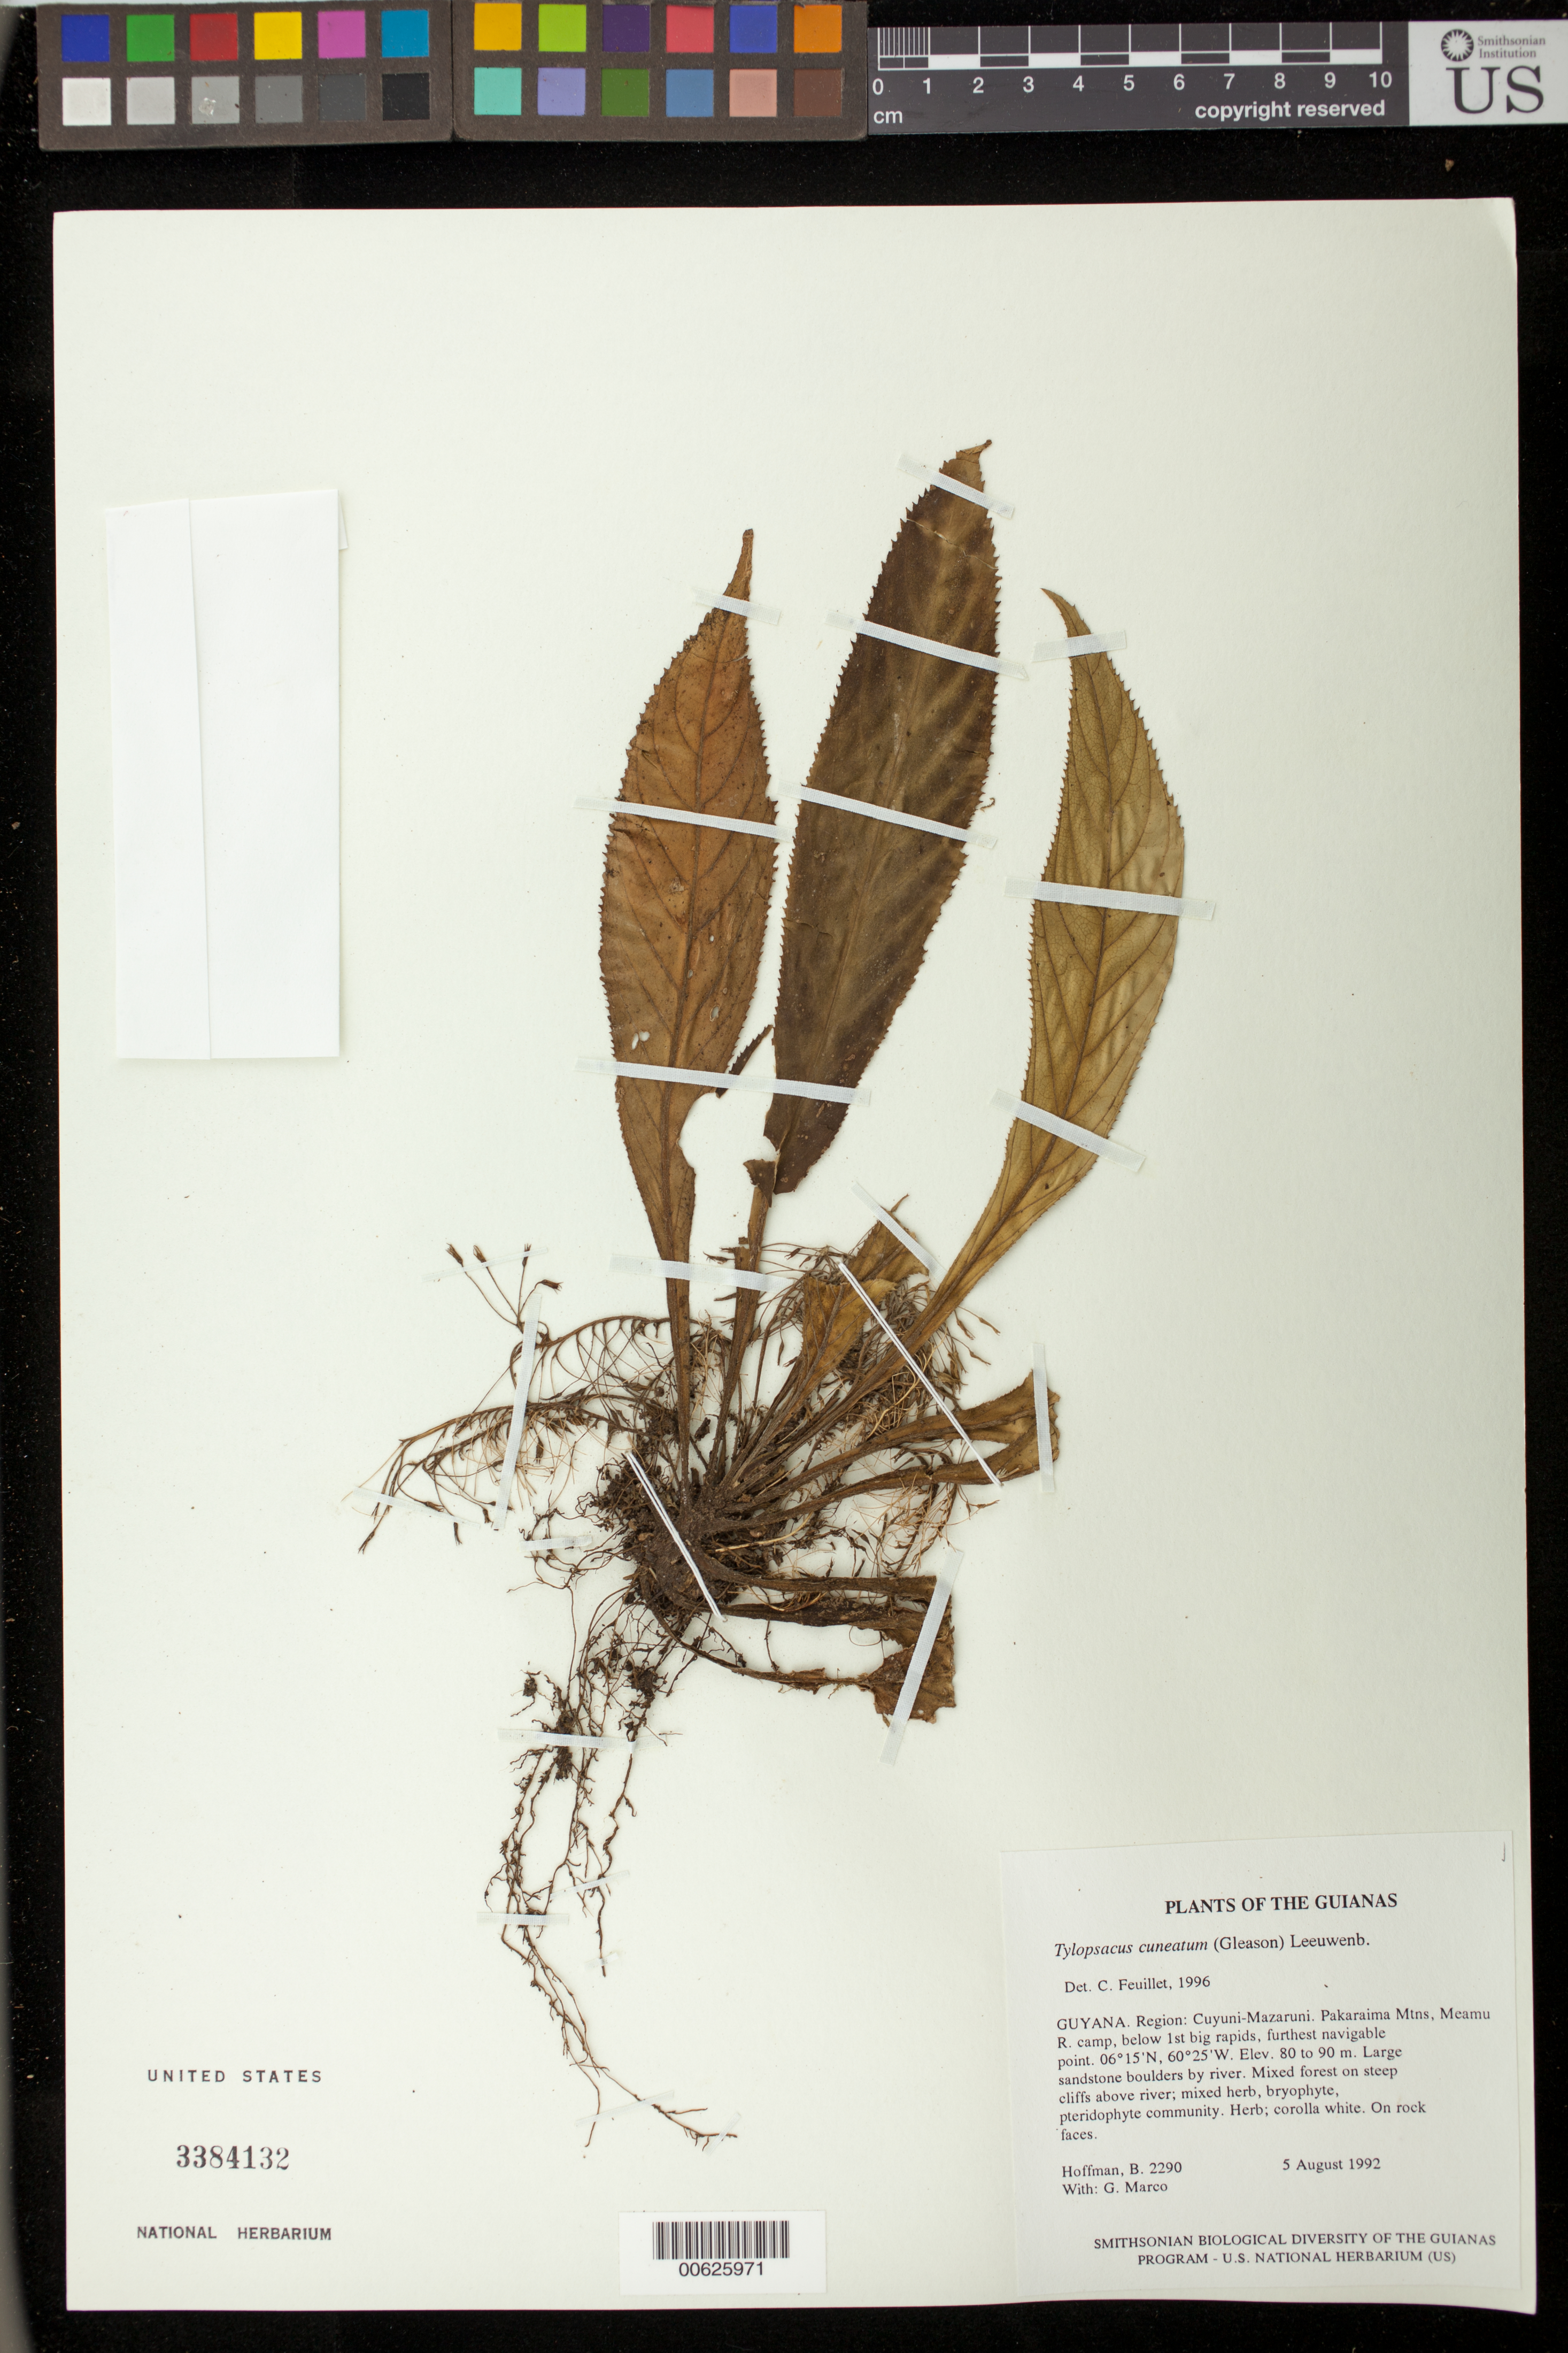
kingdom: Plantae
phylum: Tracheophyta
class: Magnoliopsida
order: Lamiales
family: Gesneriaceae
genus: Tylopsacas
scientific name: Tylopsacas cuneata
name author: (Gleason) Leeuwenb.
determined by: Feuillet, C.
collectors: B. Hoffman & G. Marco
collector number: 2290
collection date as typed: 05 Aug 1992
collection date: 1992-08-05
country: Guyana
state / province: Cuyuni-Mazaruni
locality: Pakaraima Mts, Meamu R. camp, below first big rapids, furthest navigable point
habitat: Large sandstone boulders by river; mixed forest on steep cliffs above river; mixed herb, bryophyte, pteridophyte community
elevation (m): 80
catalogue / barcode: US 3384132